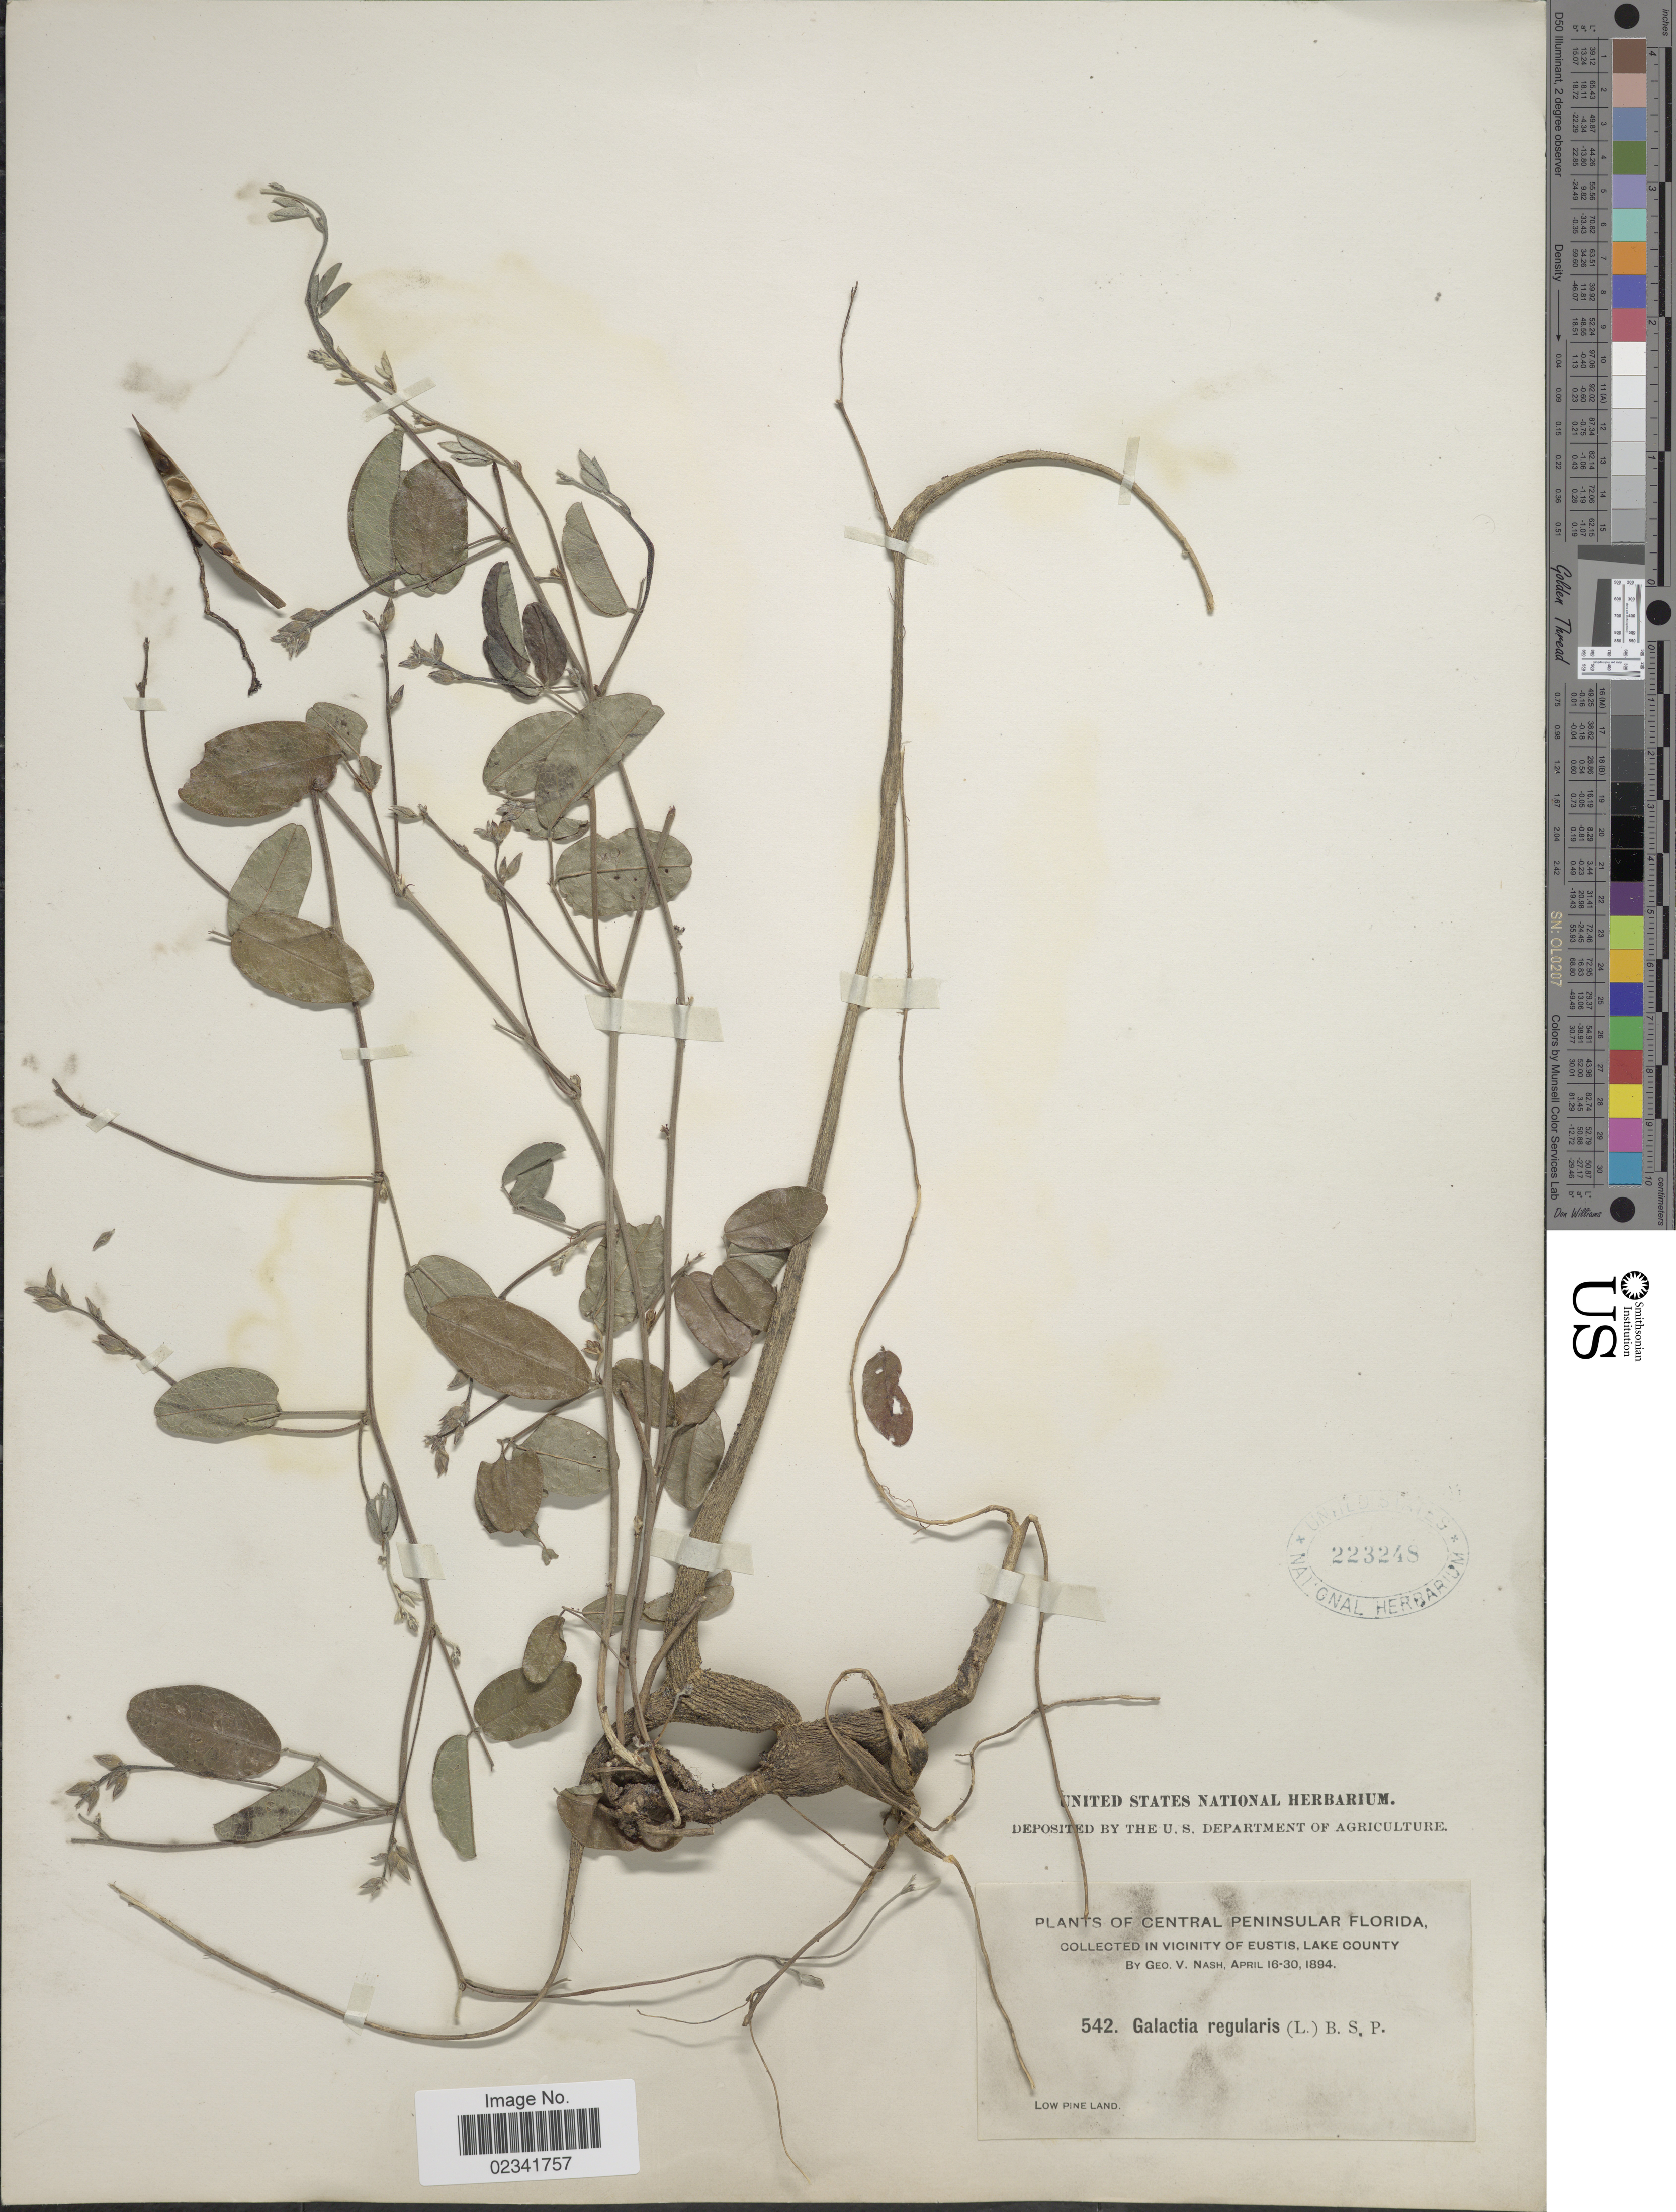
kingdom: Plantae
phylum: Tracheophyta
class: Magnoliopsida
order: Fabales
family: Fabaceae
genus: Galactia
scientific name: Galactia regularis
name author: (L.) Britton, Stearns & Poggenb.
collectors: G. V. Nash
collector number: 542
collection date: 1894-04-16/1894-04-30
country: United States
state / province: Florida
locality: Central Peninsula Florida, In Vicinity of Eustis, Lake County, Low Pine Land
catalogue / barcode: US 223248